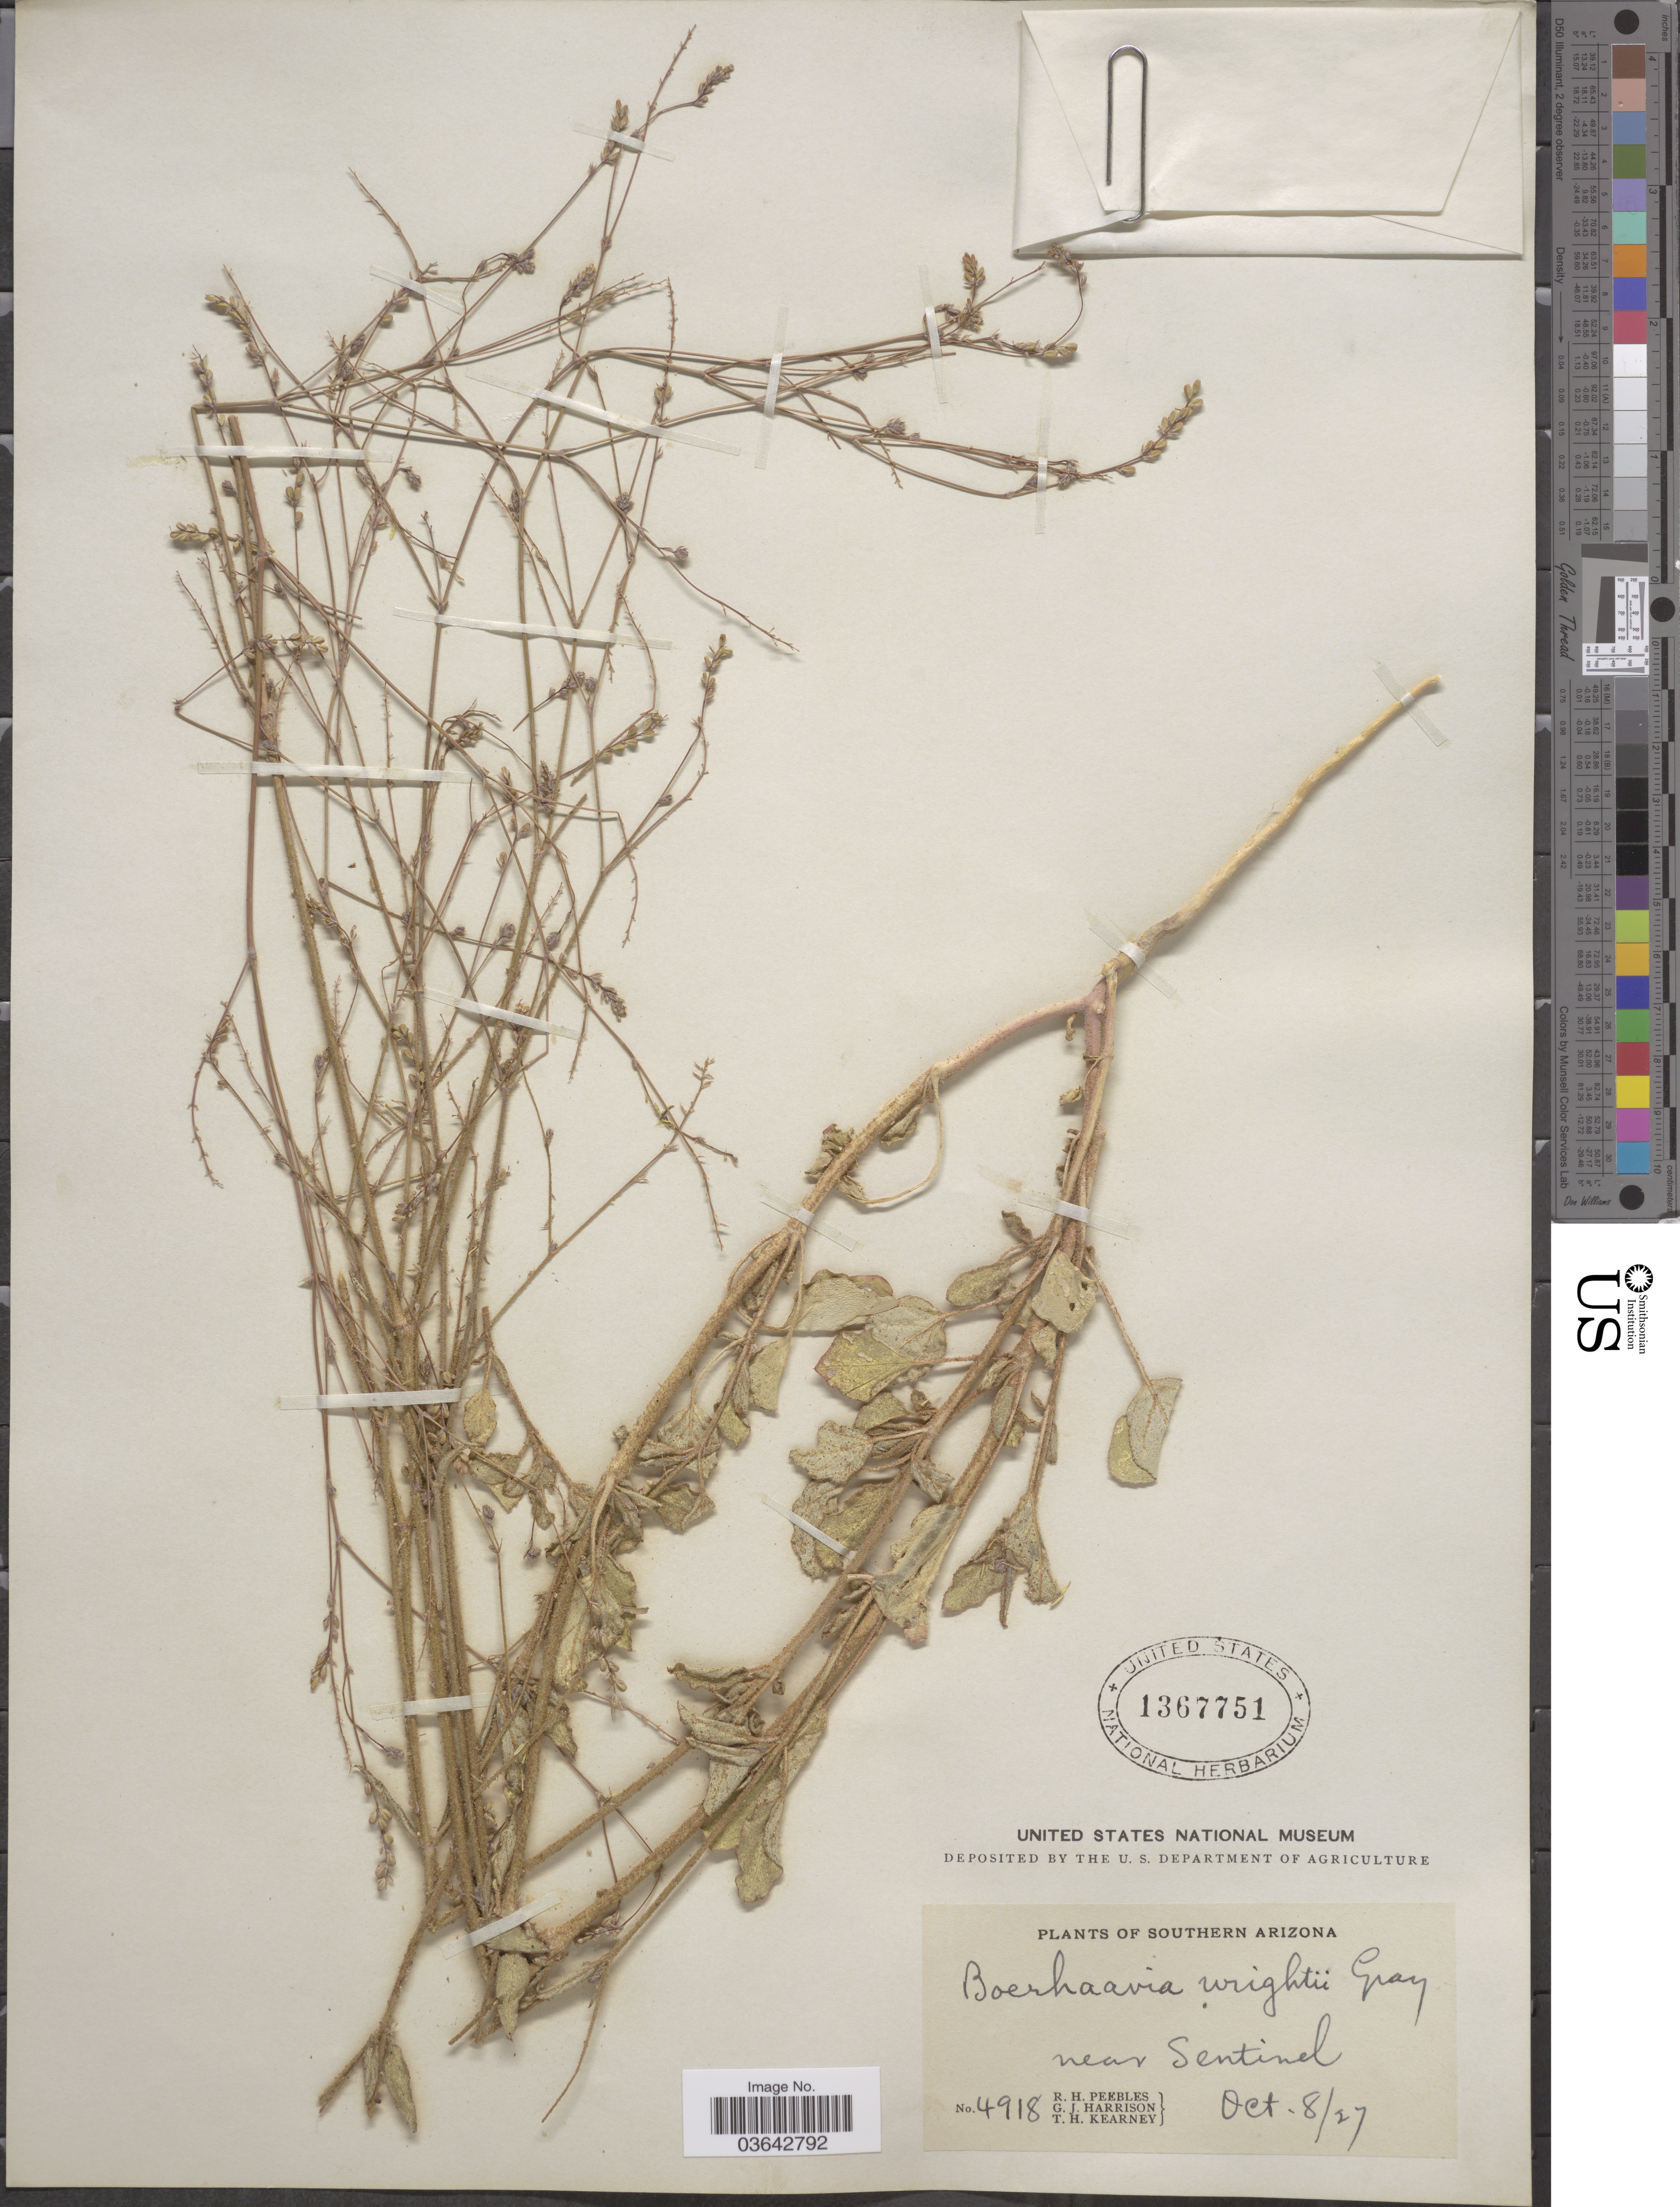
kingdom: Plantae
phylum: Tracheophyta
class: Magnoliopsida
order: Caryophyllales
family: Nyctaginaceae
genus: Boerhavia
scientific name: Boerhavia wrightii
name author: A. Gray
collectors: R. H. Peebles, G. J. Harrison & T. H. Kearney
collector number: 4918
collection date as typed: Transcribed d/m/y: 8/10/27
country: United States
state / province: Arizona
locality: Southern Arizona. Near Sentinel.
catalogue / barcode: US 1367751